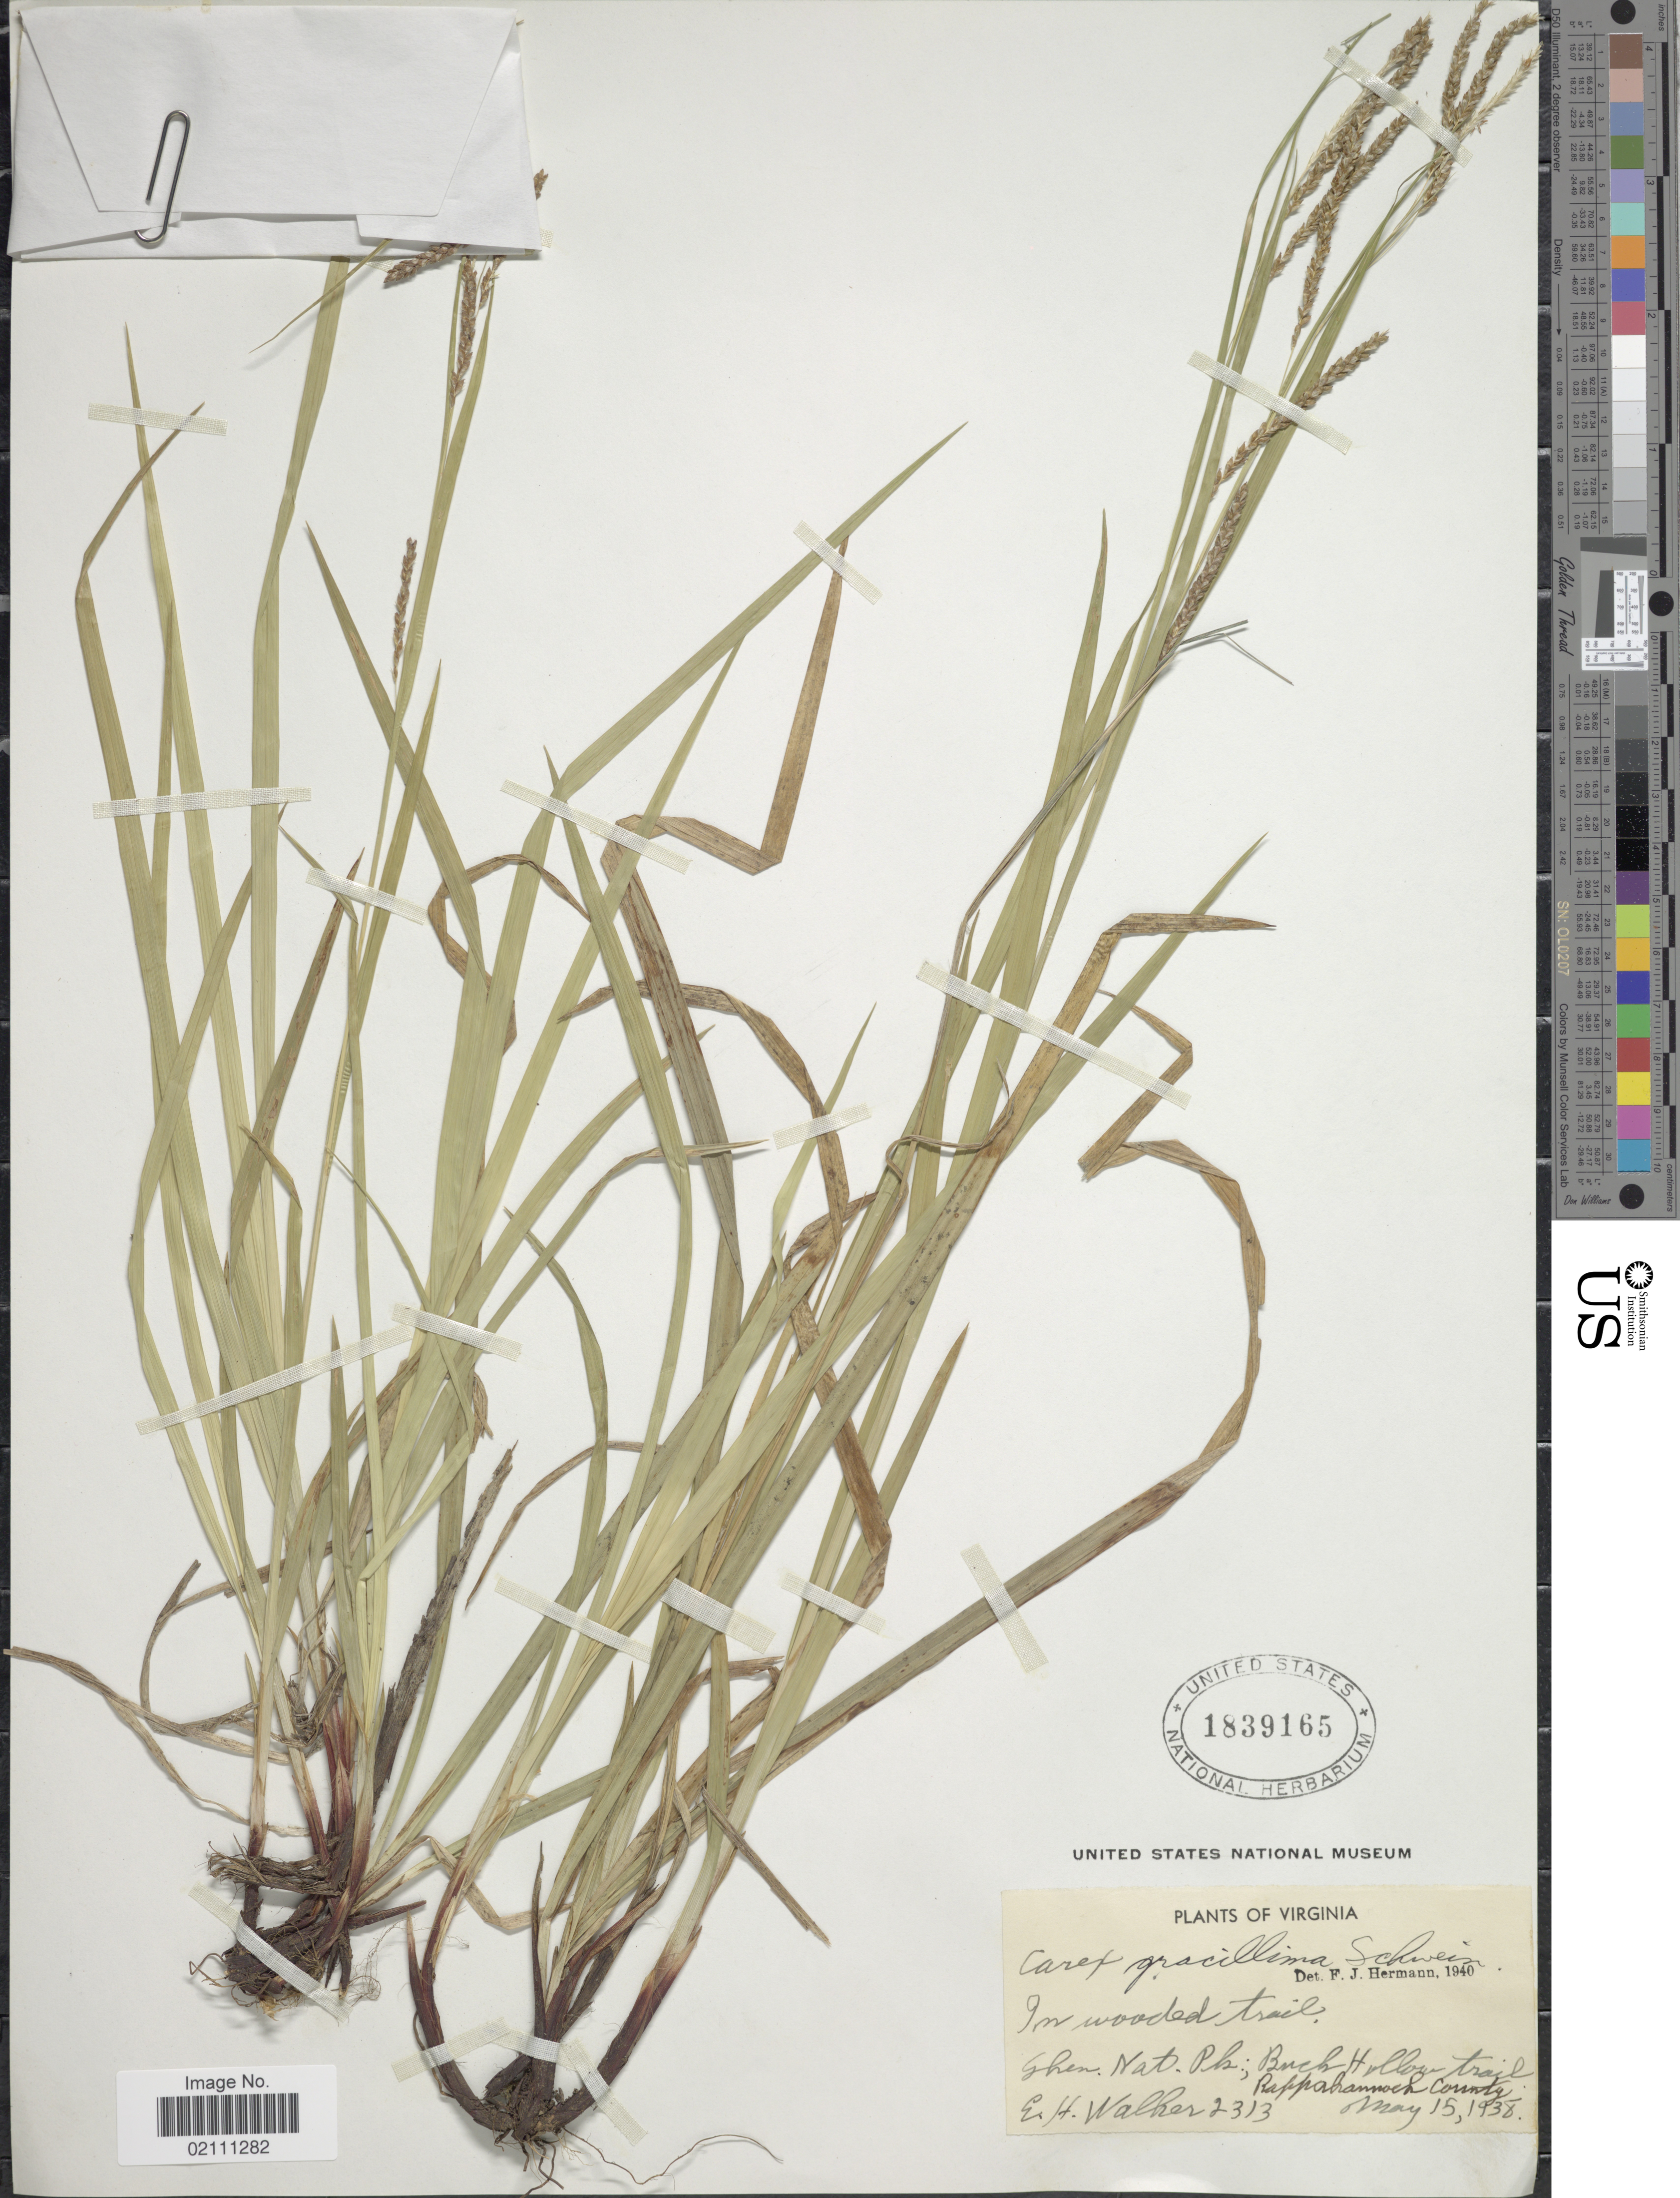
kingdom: Plantae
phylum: Tracheophyta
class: Liliopsida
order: Poales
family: Cyperaceae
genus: Carex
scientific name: Carex gracillima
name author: Schwein.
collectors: E. H. Walker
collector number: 2313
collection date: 1938-05-15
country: United States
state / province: Virginia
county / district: Rappahannock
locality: In wooded trail, Shen. Nat. Pk.; Buck Hollow trail, Rappahannock County.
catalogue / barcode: US 1839165